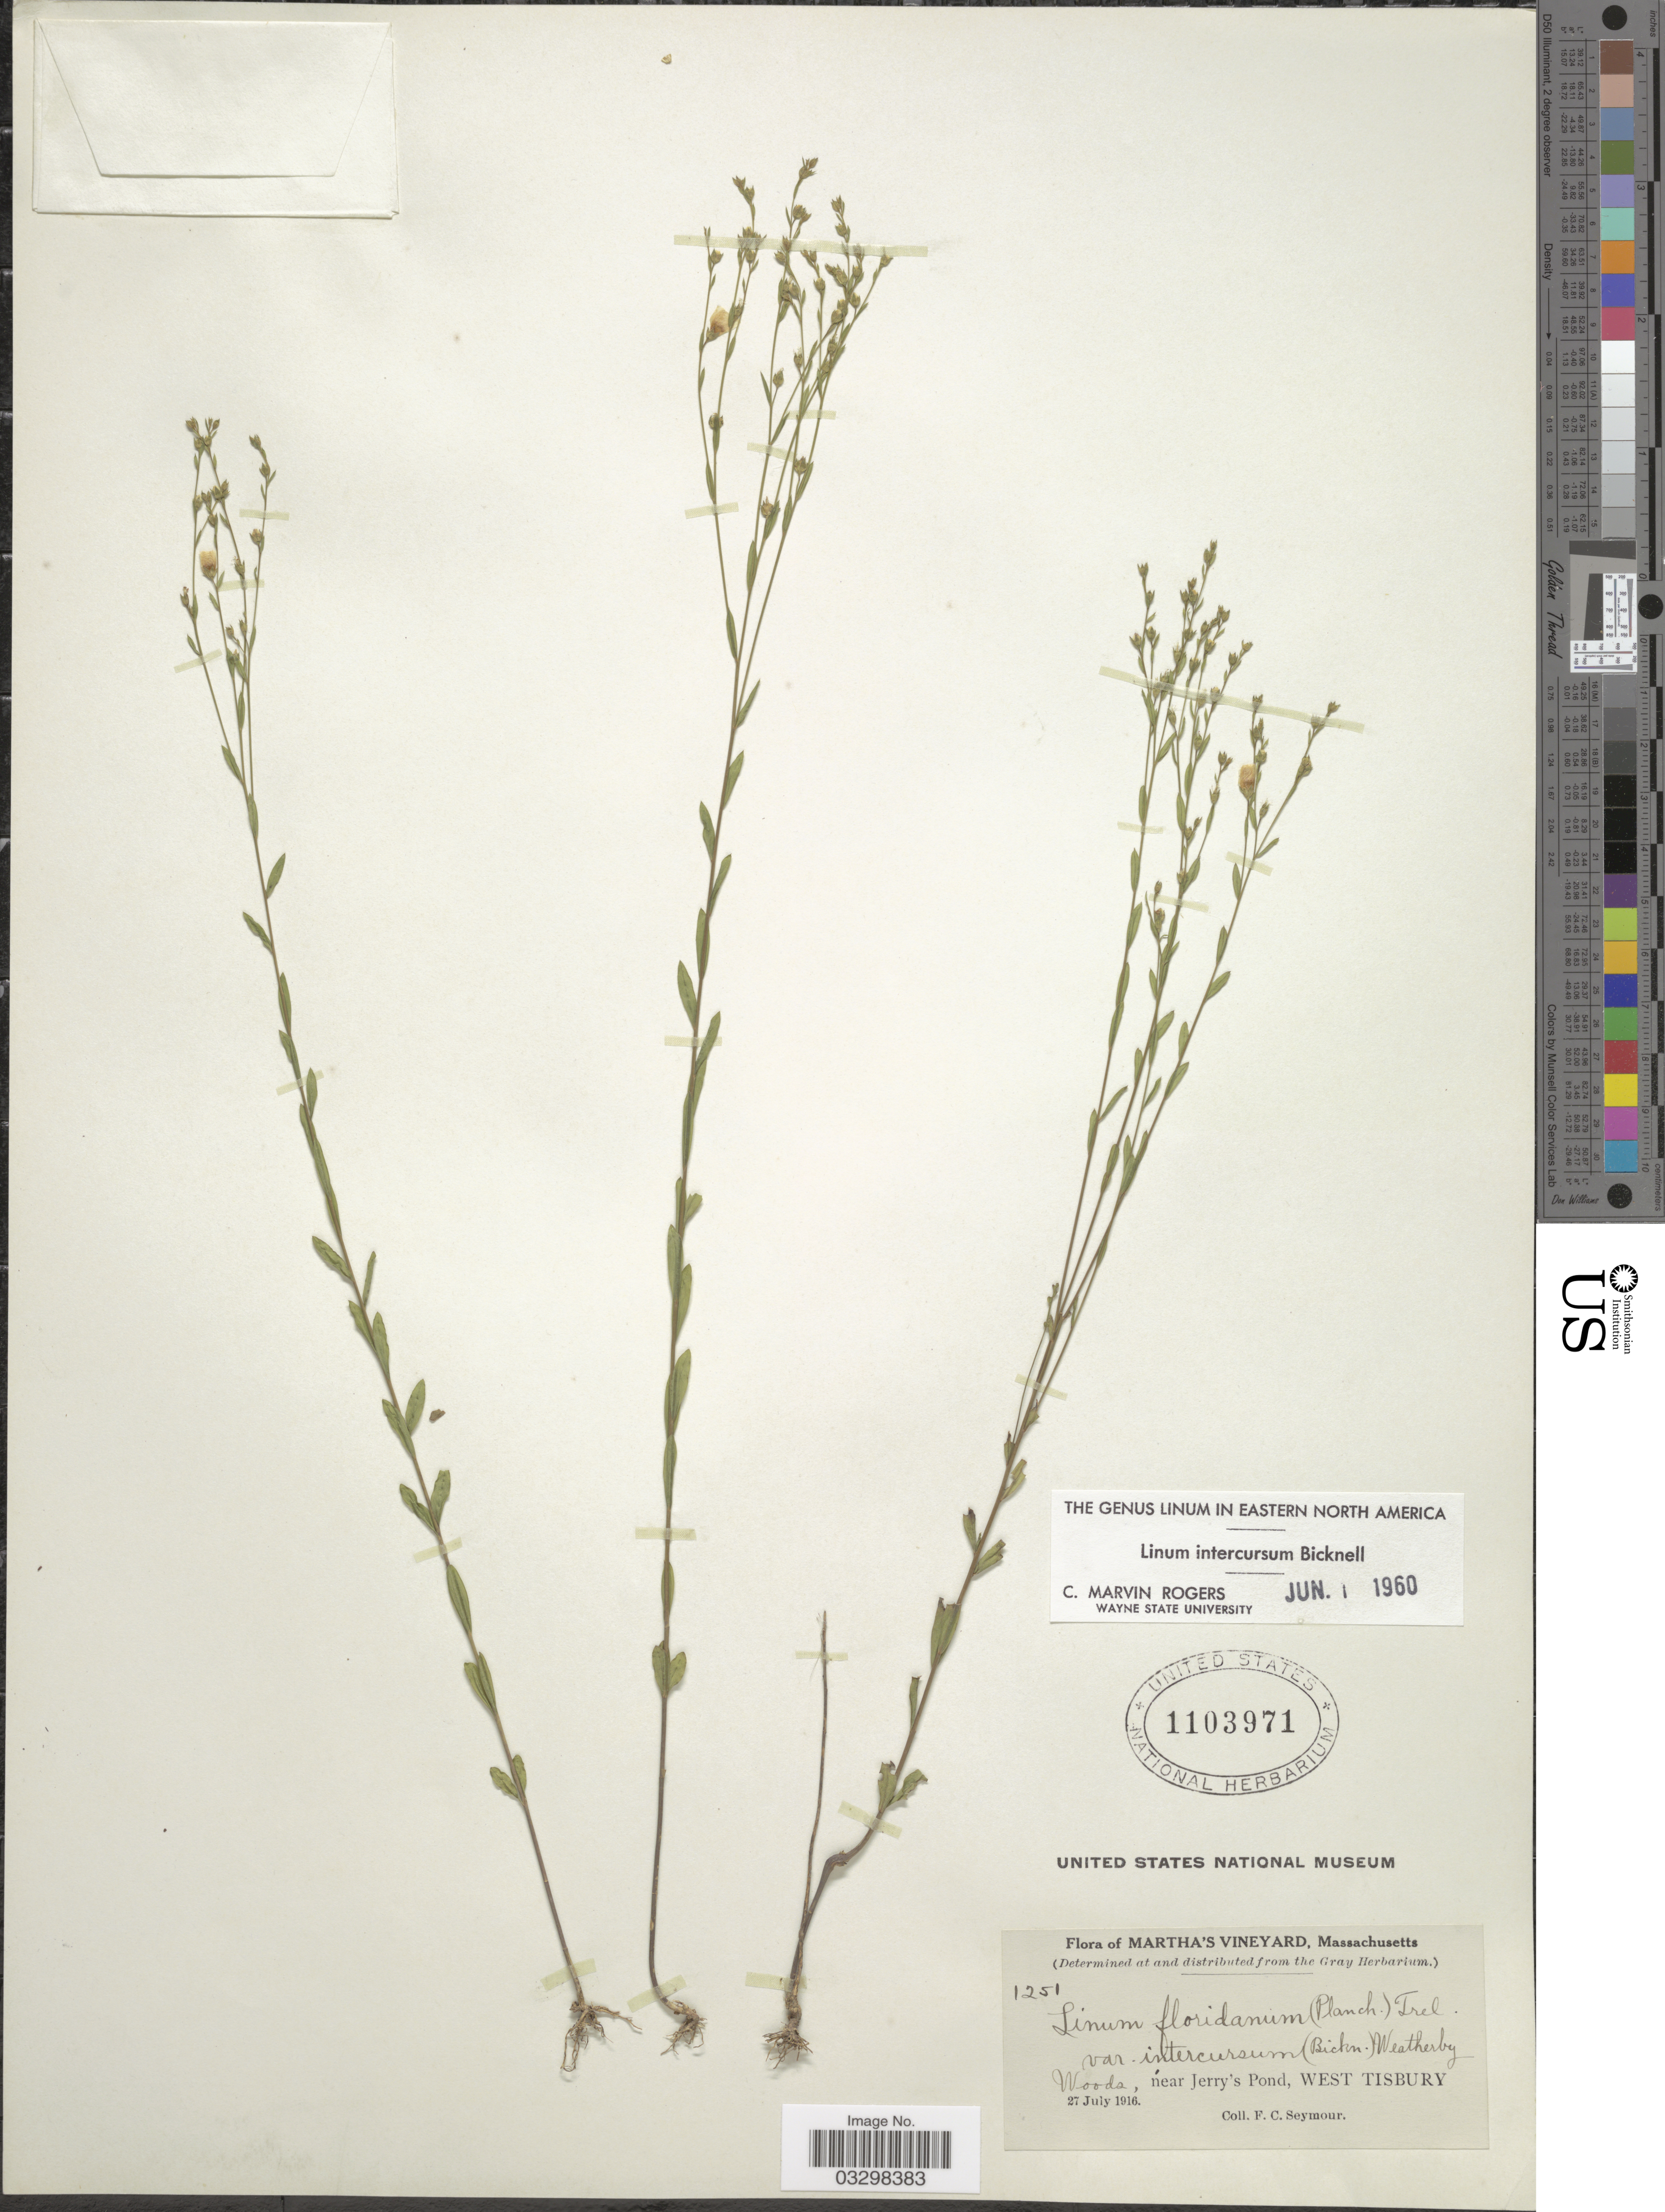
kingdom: Plantae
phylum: Tracheophyta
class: Magnoliopsida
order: Malpighiales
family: Linaceae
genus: Linum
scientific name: Linum intercursum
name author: E.P. Bicknell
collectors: F. C. Seymour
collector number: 1251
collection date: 1916-07-27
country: United States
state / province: Massachusetts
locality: Martha's Vineyard. [unsure placement] Woods, near Jerry's Pond, West Tisbury.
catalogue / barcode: US 1103971